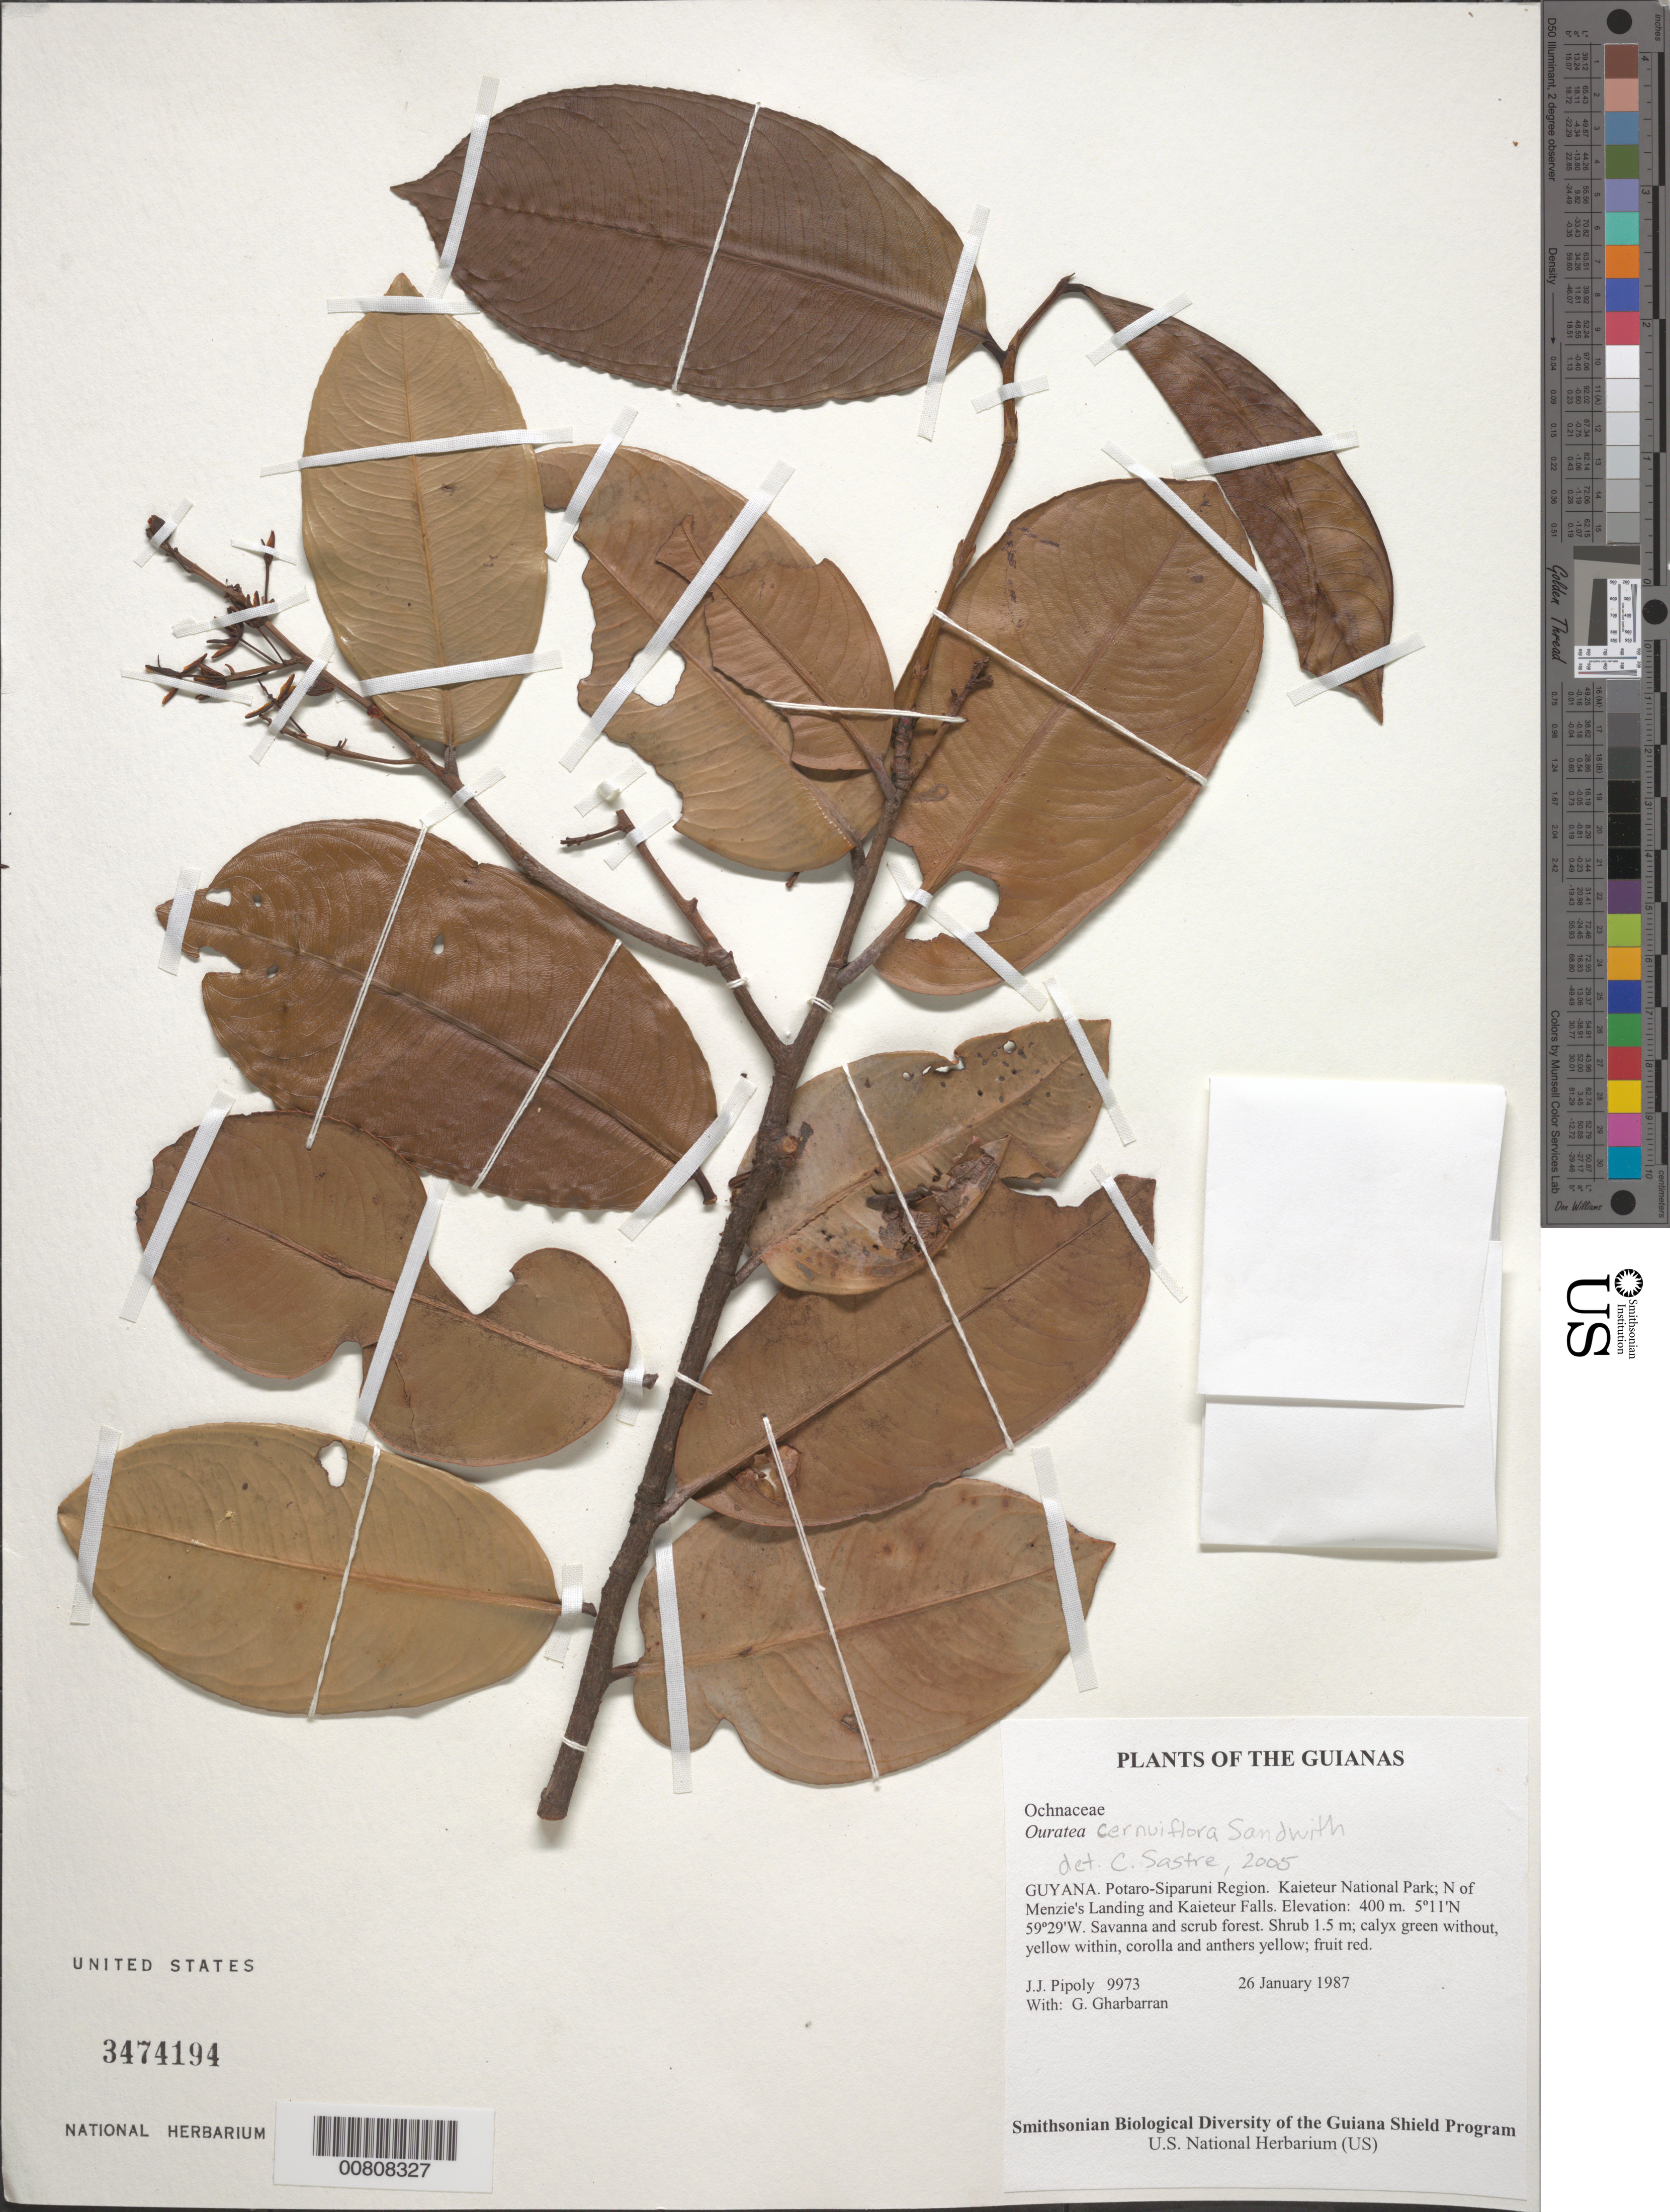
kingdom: Plantae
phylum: Tracheophyta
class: Magnoliopsida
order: Malpighiales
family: Ochnaceae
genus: Ouratea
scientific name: Ouratea cernuiflora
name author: Sandwith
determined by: Sastre, C. H. L.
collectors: J. J. Pipoly & G. Gharbarran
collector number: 9973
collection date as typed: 26 January 1987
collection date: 1987-01-26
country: Guyana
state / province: Potaro-Siparuni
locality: Kaieteur National Park; N of Menzie's Landing and Kaieteur Falls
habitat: Savanna and scrub forest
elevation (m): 400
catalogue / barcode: US 3474194